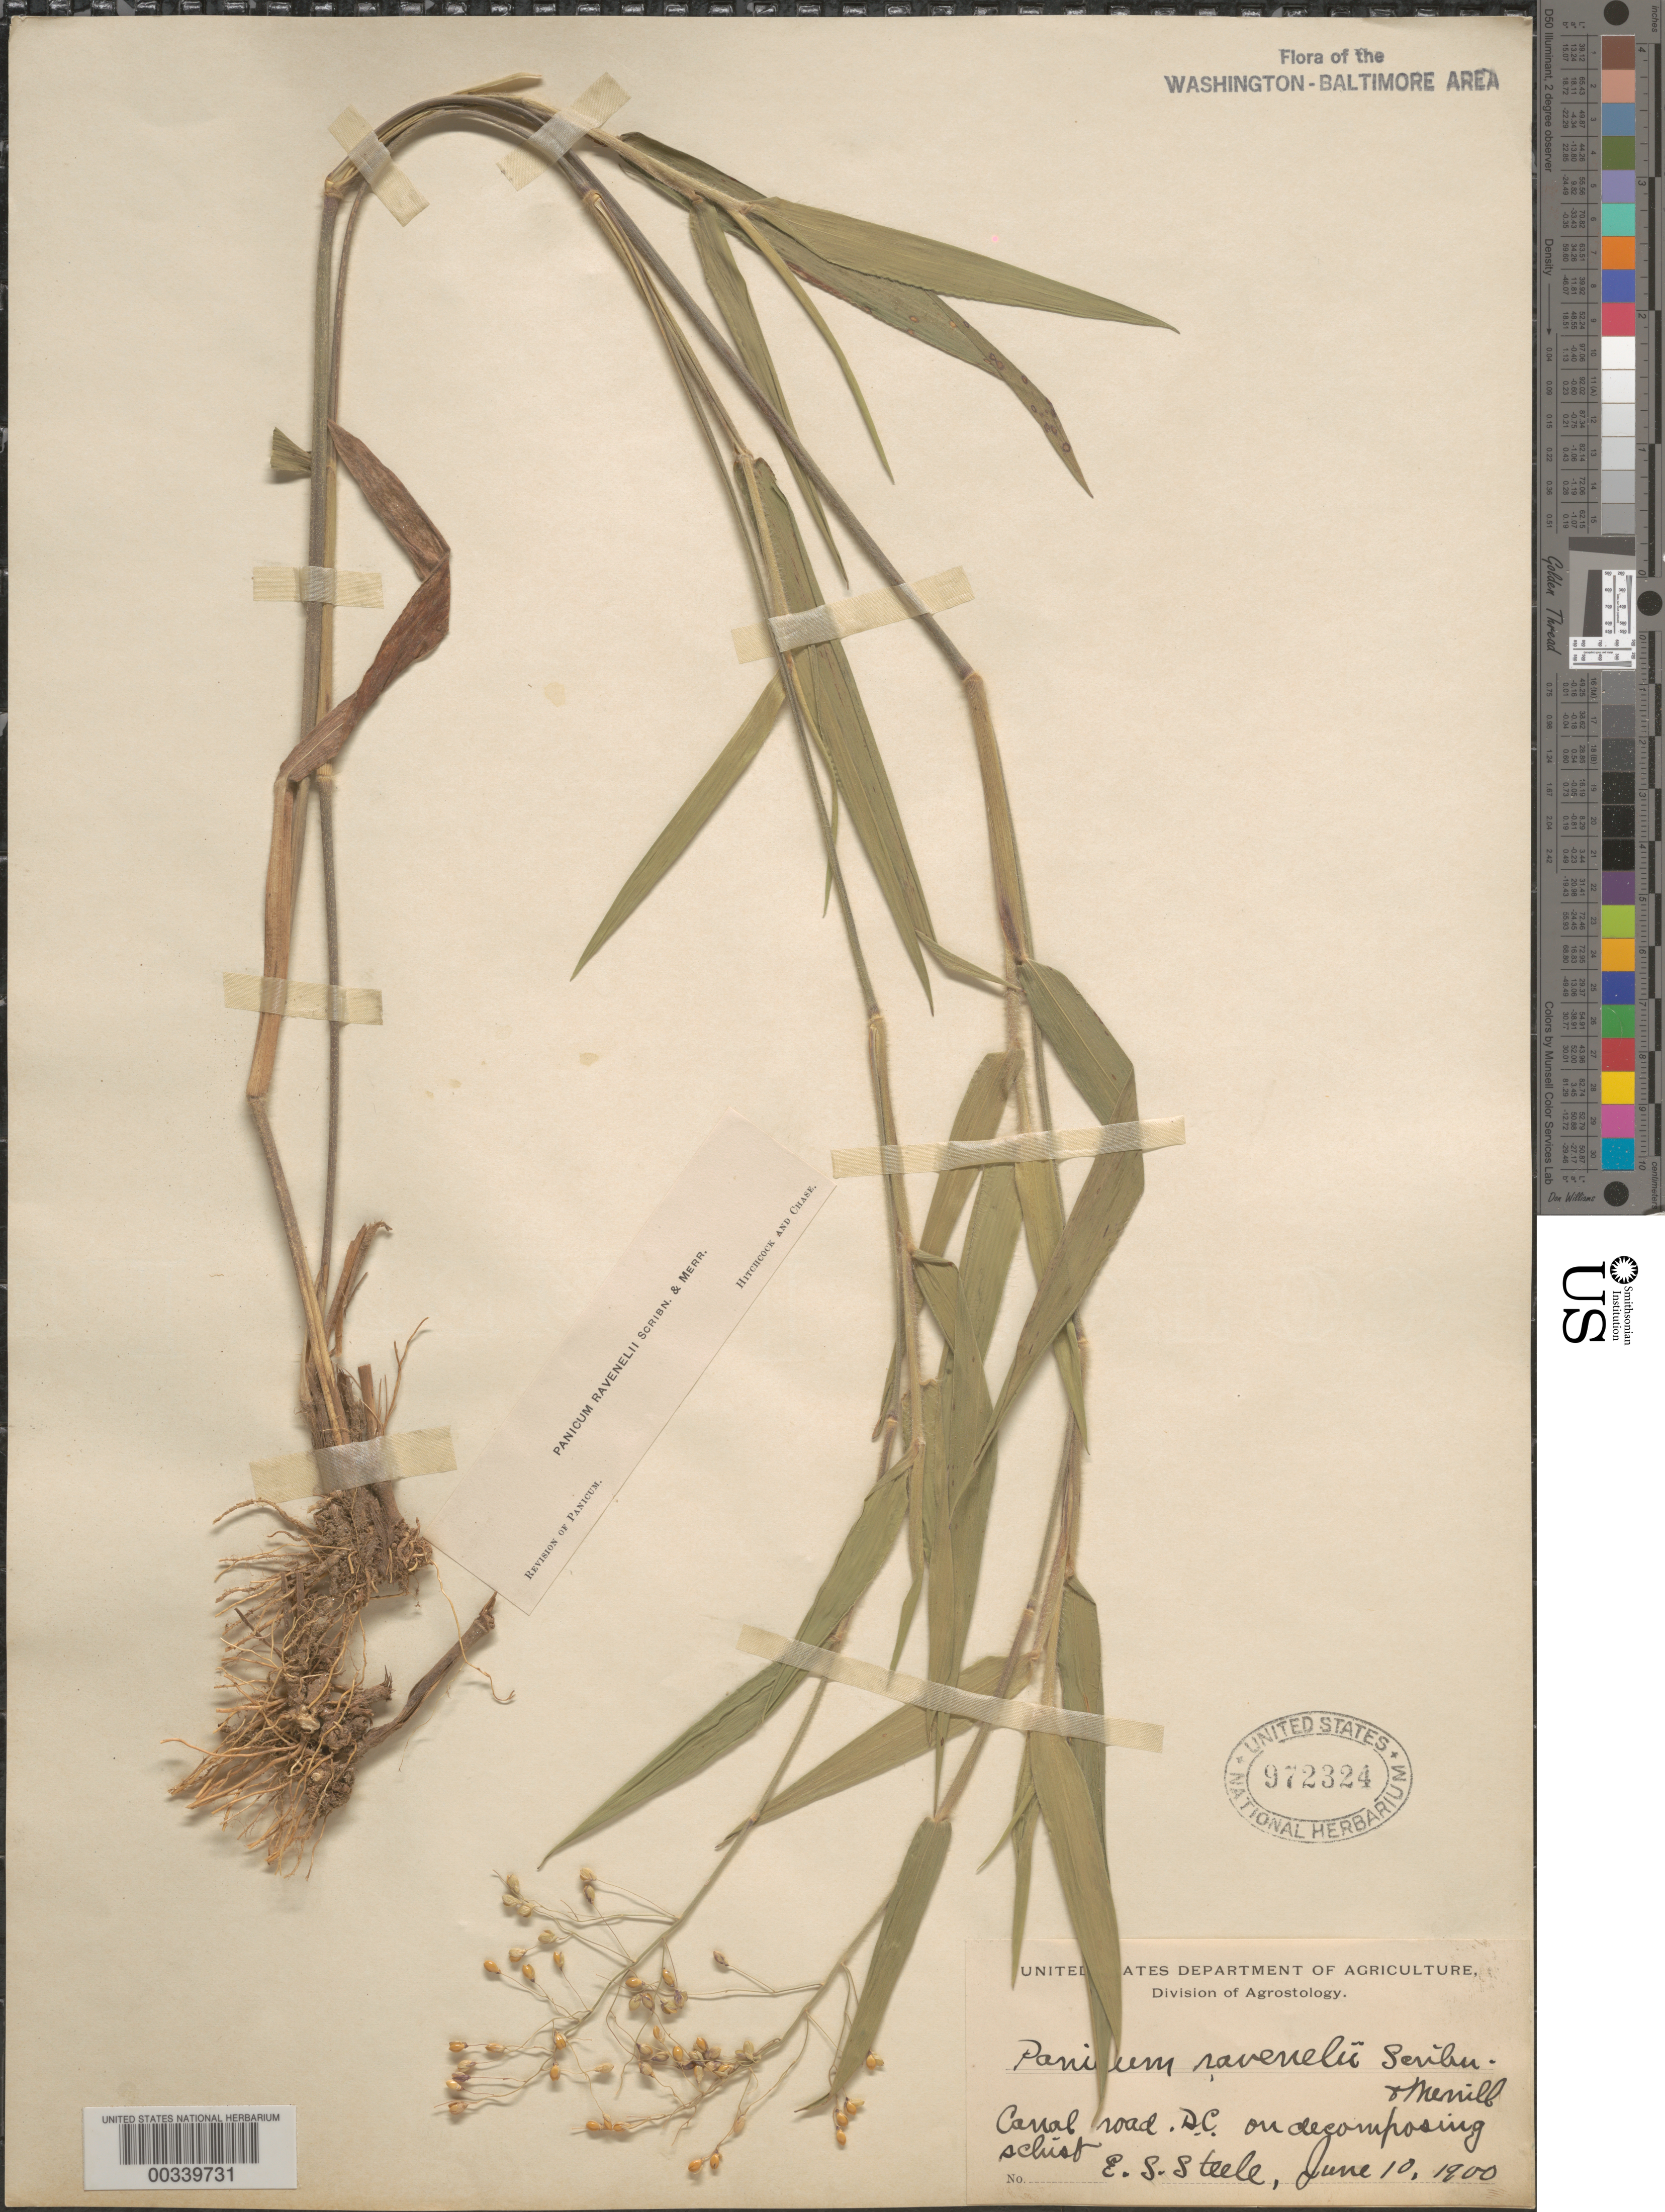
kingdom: Plantae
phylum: Tracheophyta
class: Liliopsida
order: Poales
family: Poaceae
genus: Dichanthelium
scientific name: Dichanthelium ravenelii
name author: (Scribn. & Merr.) Gould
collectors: E. Steele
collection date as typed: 10 Jun 1900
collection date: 1900-06-10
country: United States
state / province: District of Columbia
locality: Canal Road C. and O. Canal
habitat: Decomposing schist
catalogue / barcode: US 972324